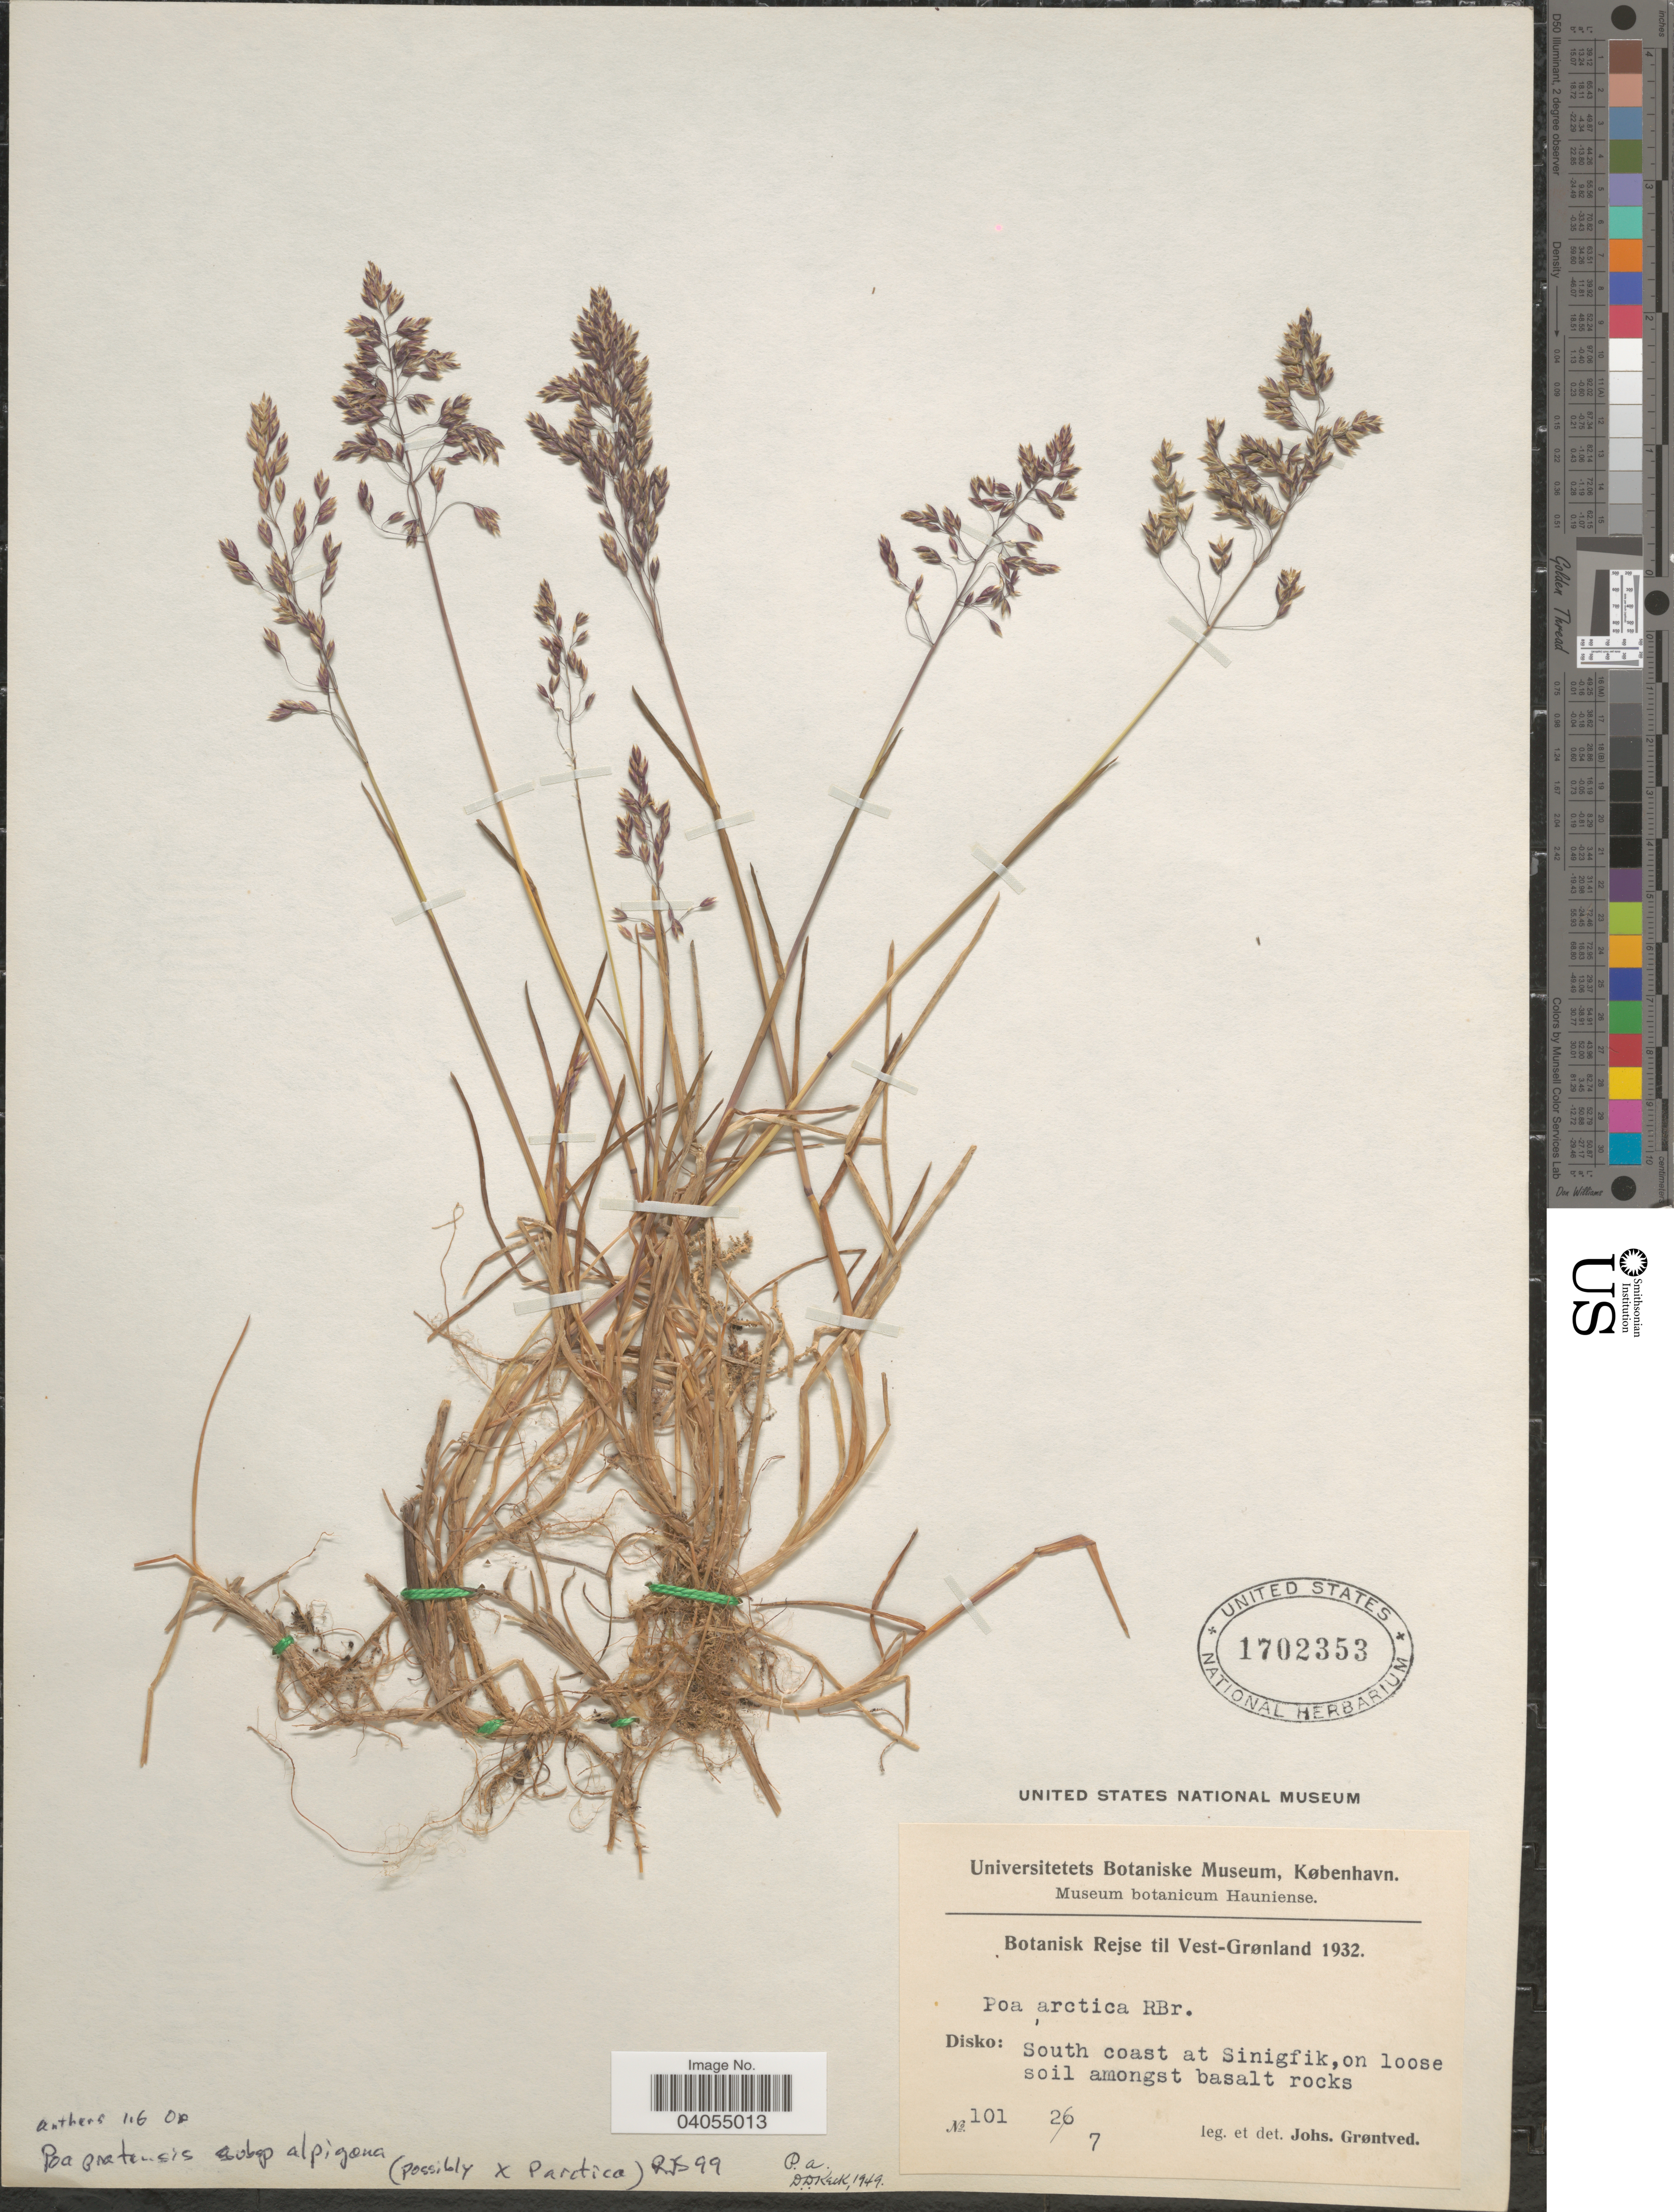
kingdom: Plantae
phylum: Tracheophyta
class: Liliopsida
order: Poales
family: Poaceae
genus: Poa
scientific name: Poa arctica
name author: R. Br.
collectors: J. Grøntved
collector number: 101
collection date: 1932-07-26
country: Greenland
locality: Vest-Grønland. Disko: South coast at Sinigfik.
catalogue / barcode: US 1702353